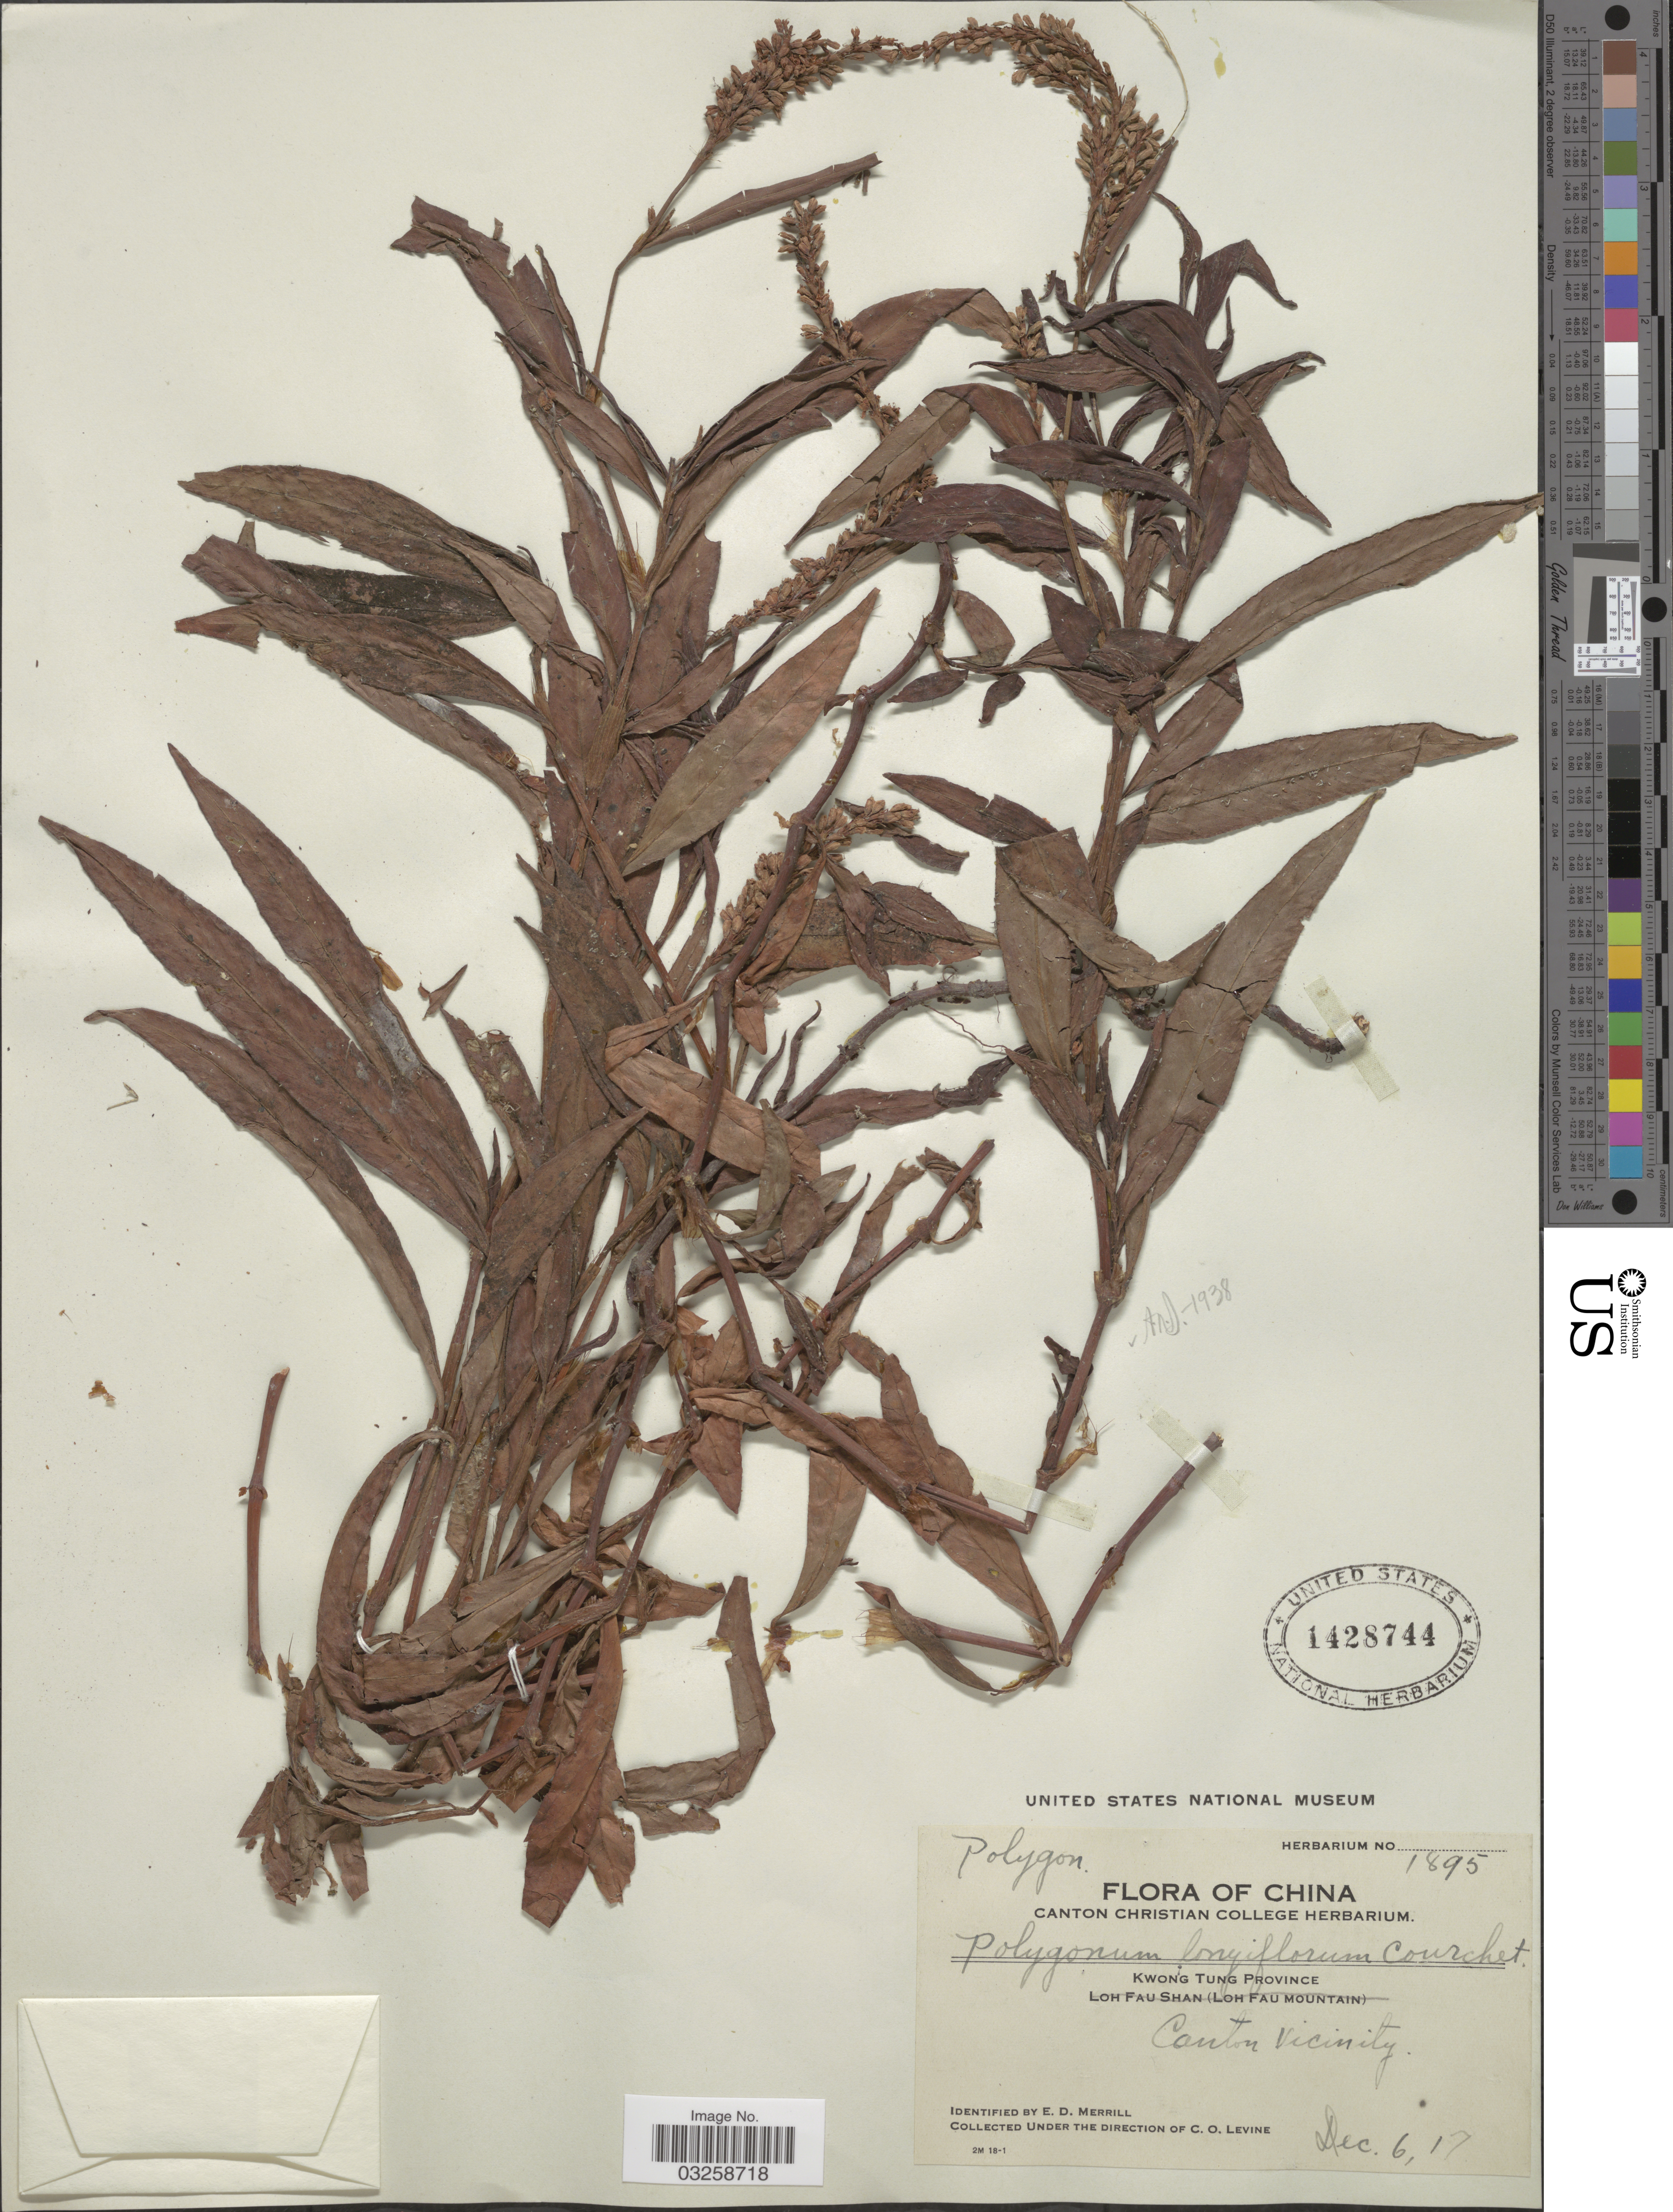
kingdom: Plantae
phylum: Tracheophyta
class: Magnoliopsida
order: Caryophyllales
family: Polygonaceae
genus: Polygonum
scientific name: Polygonum longiflorum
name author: Courchet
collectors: C. O. Levine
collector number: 1895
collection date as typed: Transcribed d/m/y: 6/12/17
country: China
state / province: Guangdong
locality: Kwong Tung Province. Canton vicinity.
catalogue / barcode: US 1428744